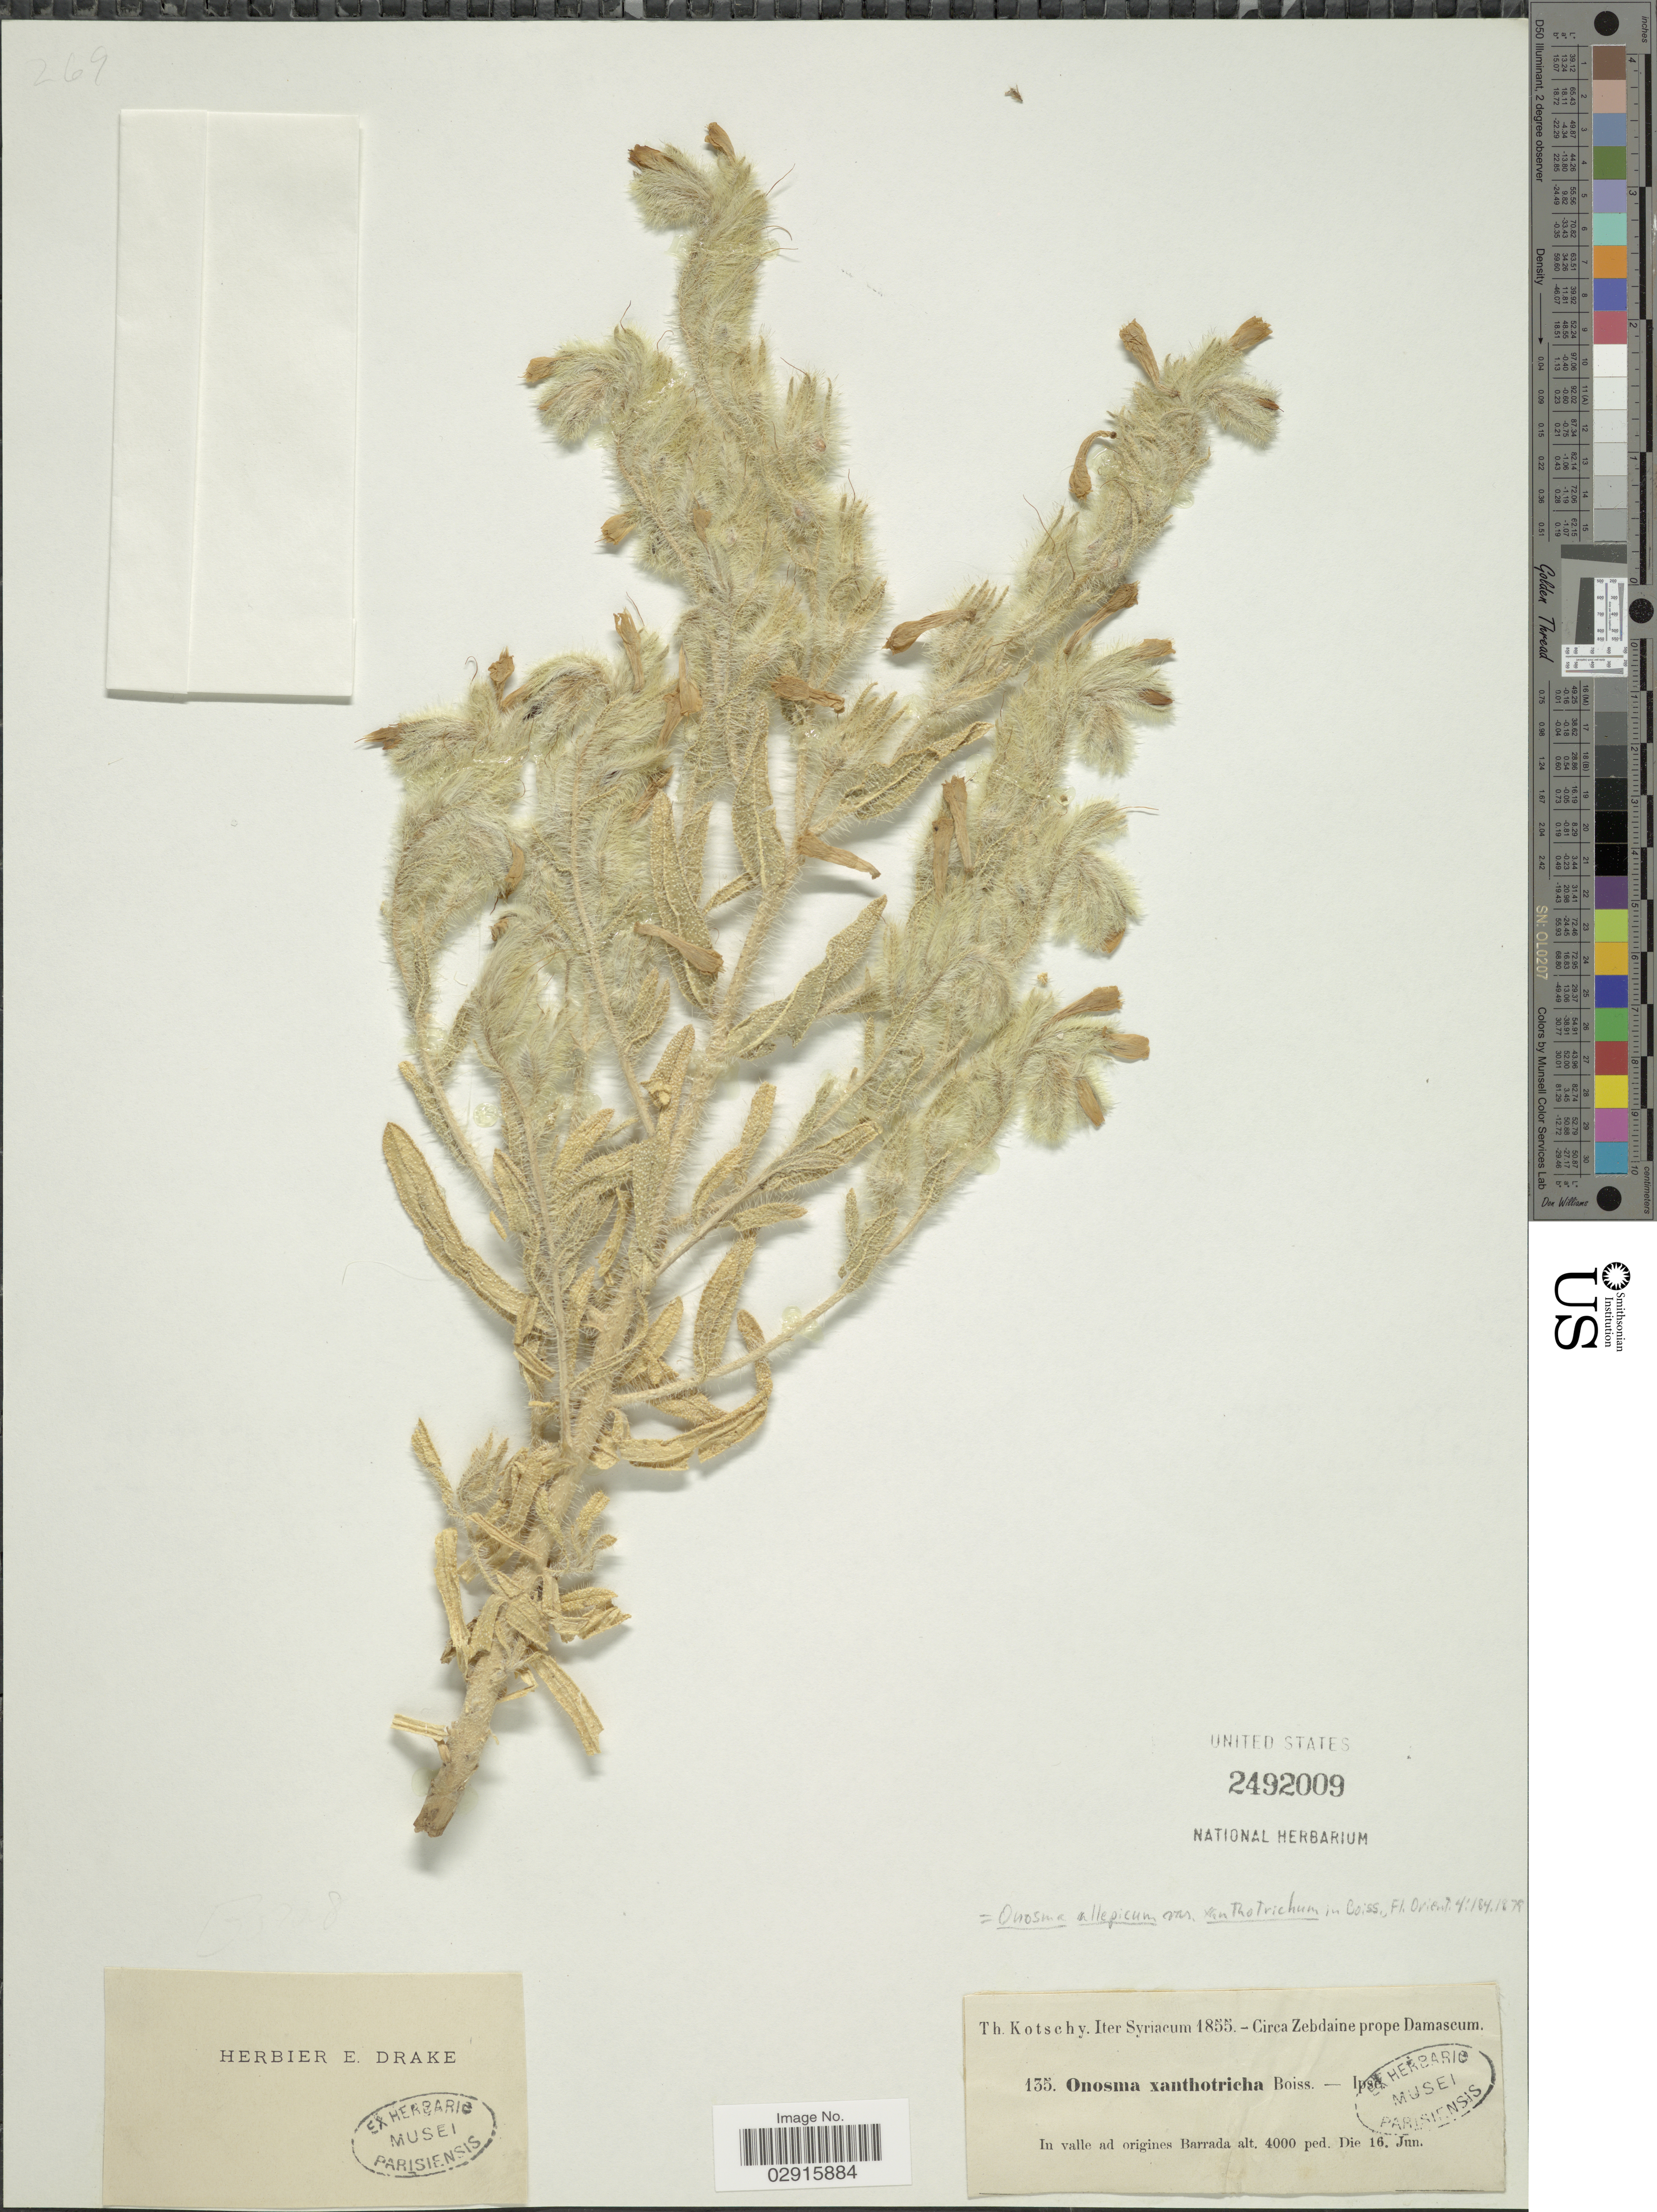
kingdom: Plantae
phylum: Tracheophyta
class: Magnoliopsida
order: Boraginales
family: Boraginaceae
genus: Onosma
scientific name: Onosma aleppica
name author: Boiss.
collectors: K. G. Kotschy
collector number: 135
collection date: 1855-06-16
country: Syria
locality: Circa Zebdaine prope Damascum, In valle ad origines Barrada.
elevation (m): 1219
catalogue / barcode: US 2492009